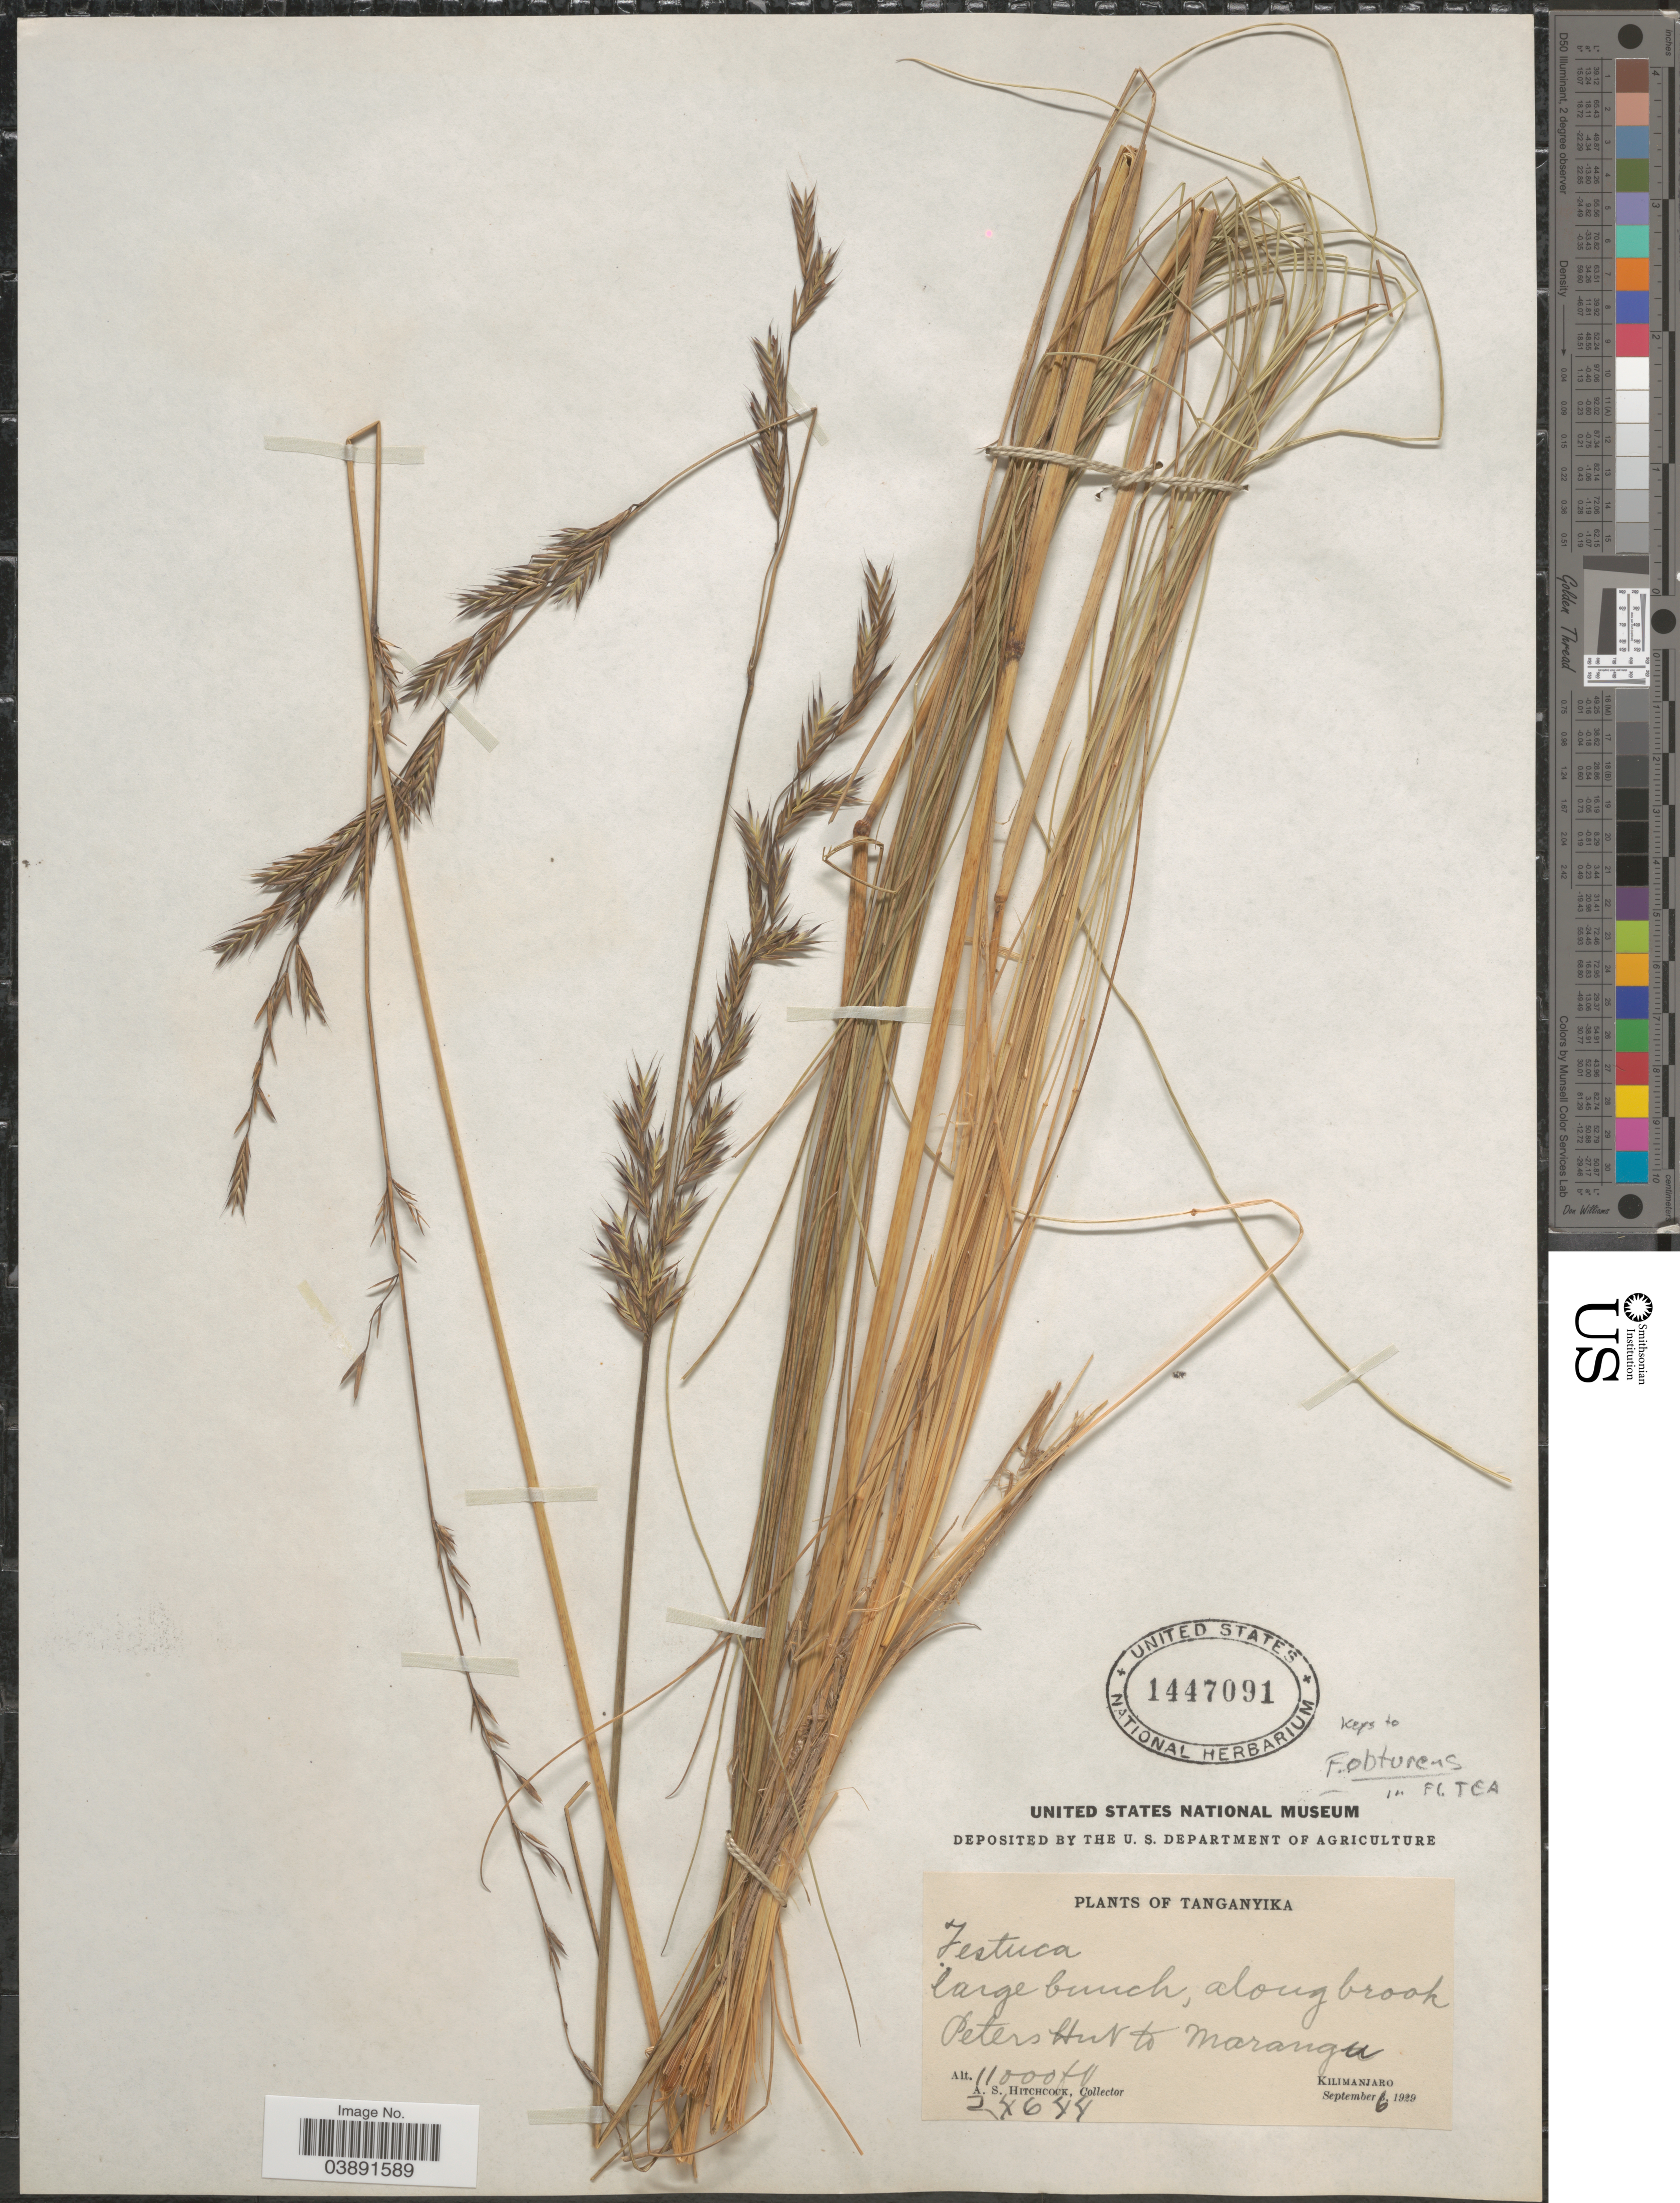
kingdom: Plantae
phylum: Tracheophyta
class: Liliopsida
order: Poales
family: Poaceae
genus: Festuca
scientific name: Festuca sp.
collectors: A. S. Hitchcock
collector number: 24644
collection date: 1929-09-06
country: Tanzania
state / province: Kilimanjaro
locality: Tanganyika. Peters Hutto Marangu.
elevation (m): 3353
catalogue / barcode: US 1447091